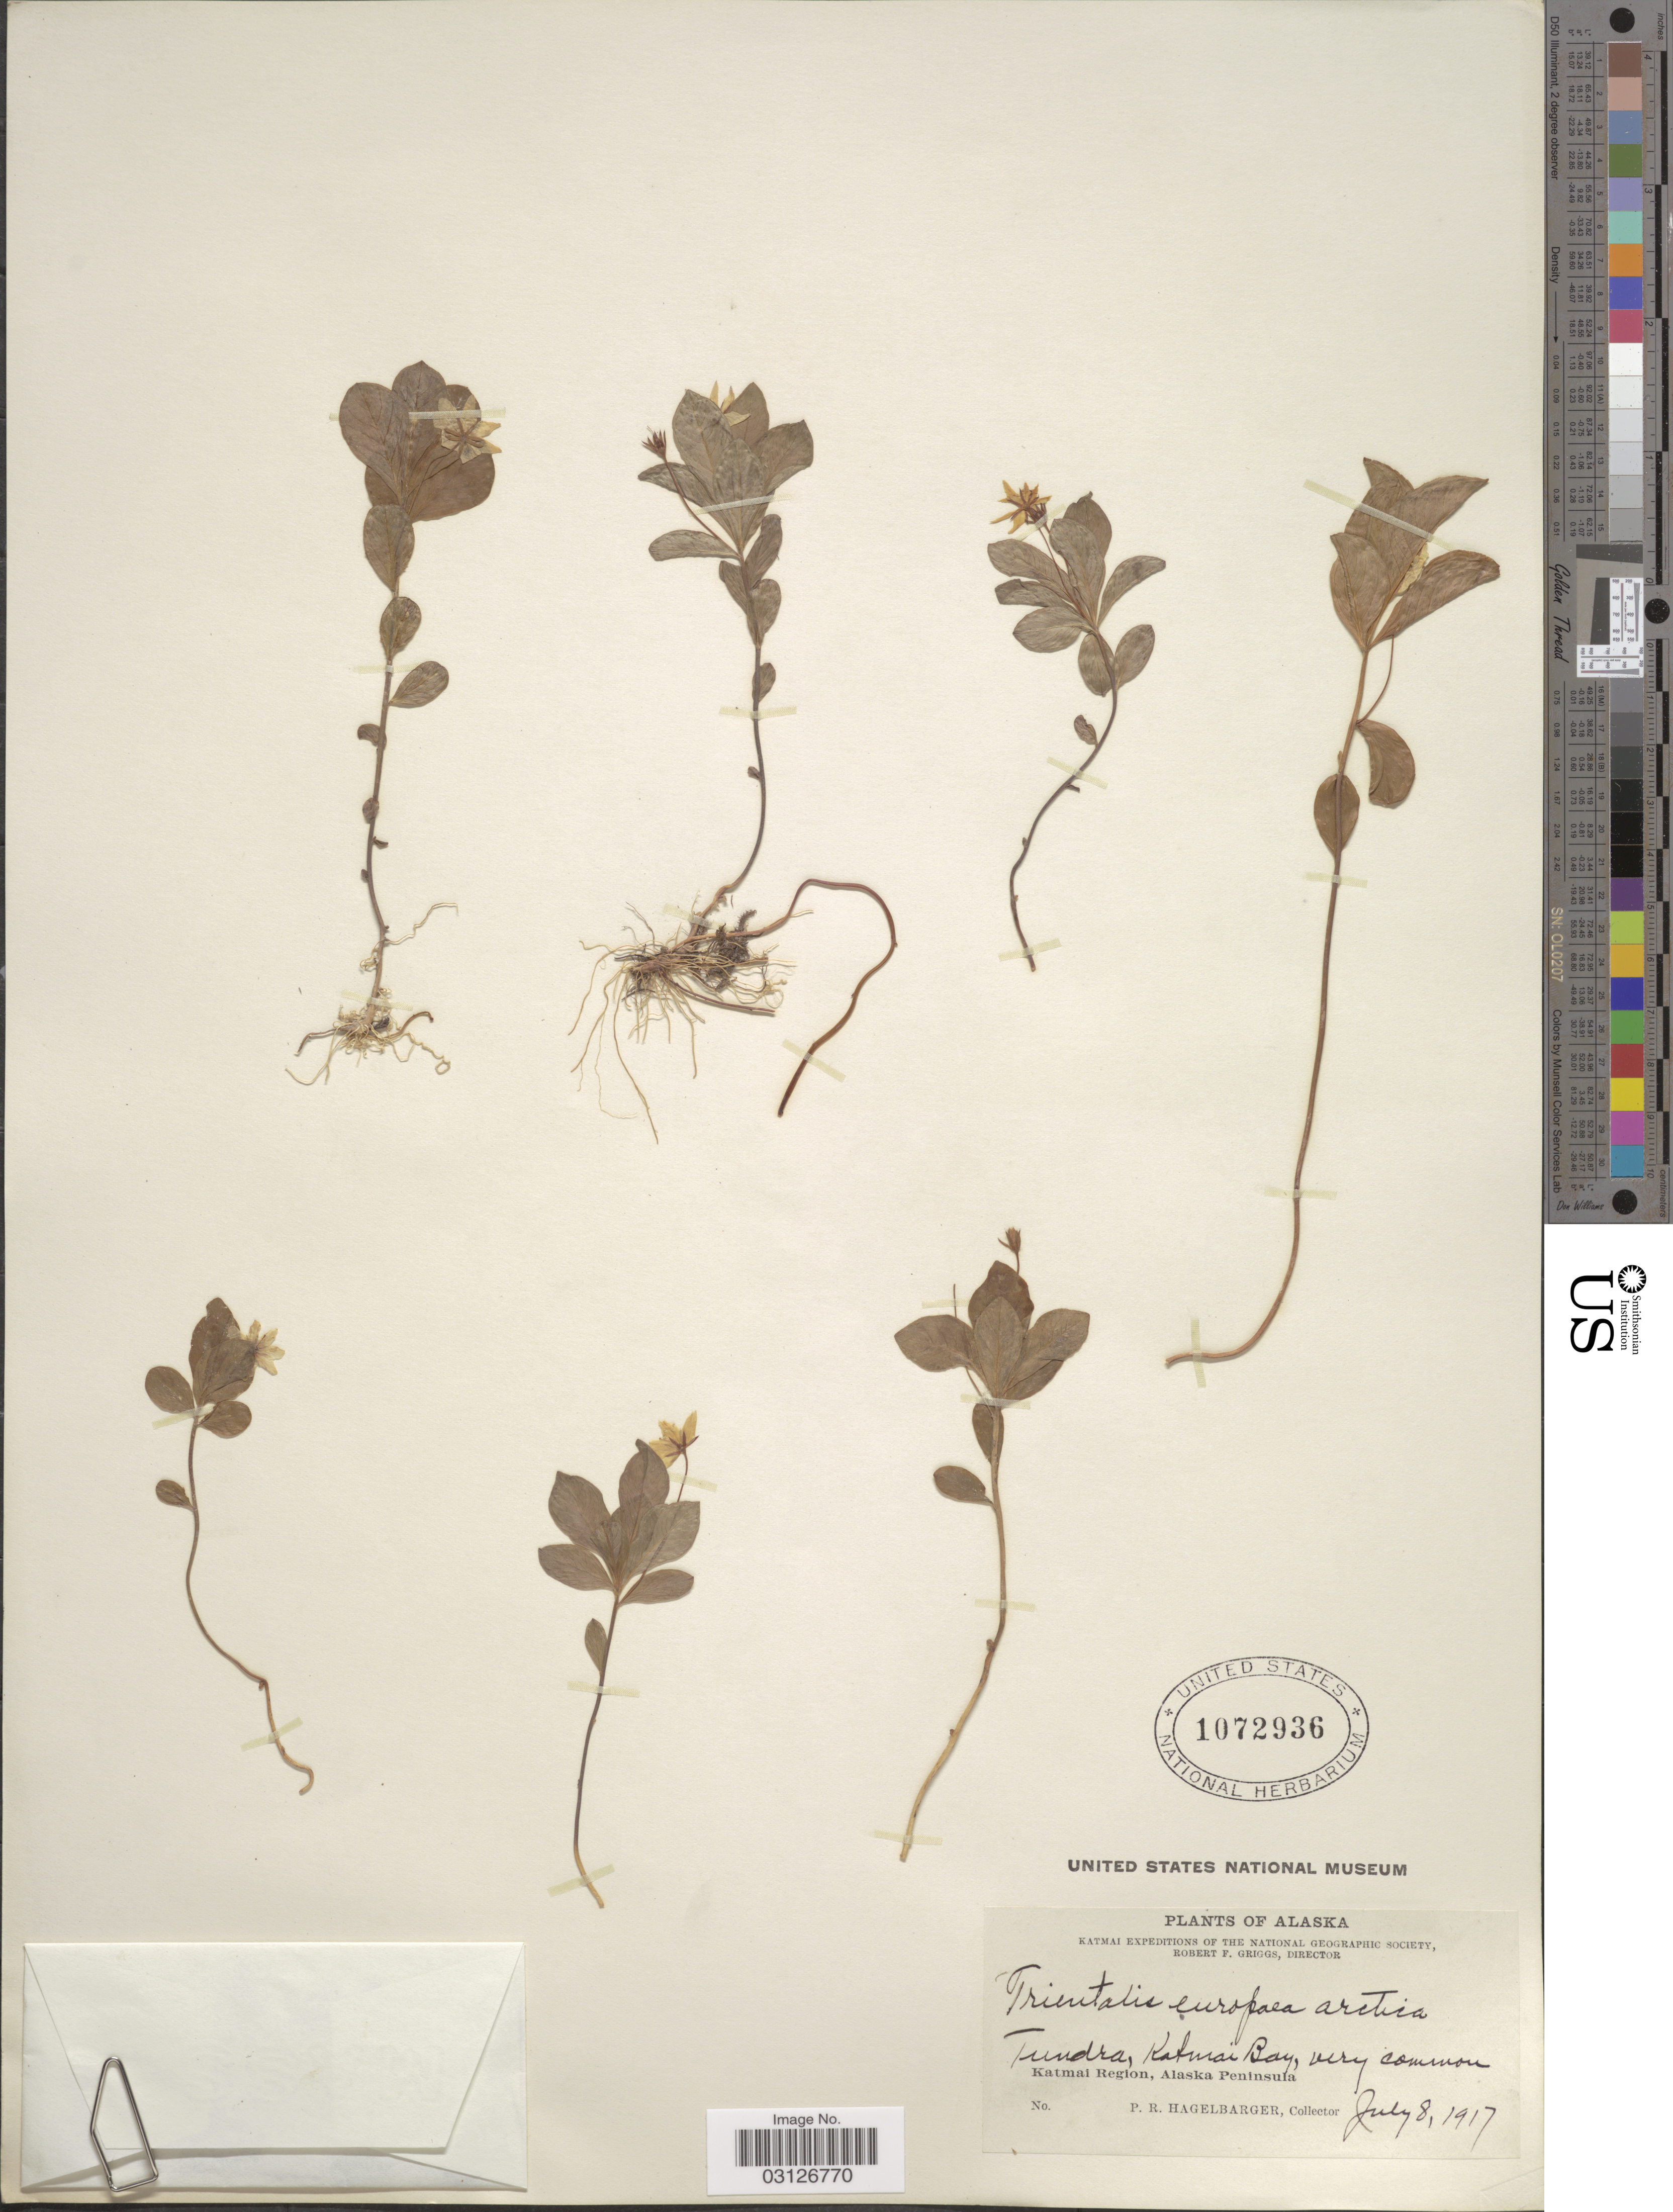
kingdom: Plantae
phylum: Tracheophyta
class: Magnoliopsida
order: Ericales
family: Primulaceae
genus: Trientalis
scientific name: Trientalis europaea subsp. arctica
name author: (Fisch. ex Hook.) Hultén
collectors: P. Hagelbarger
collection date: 1917-07-08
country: United States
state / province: Alaska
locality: Tundra, Katmai Bay. Katmai Region, Alaska Peninsula.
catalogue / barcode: US 1072936